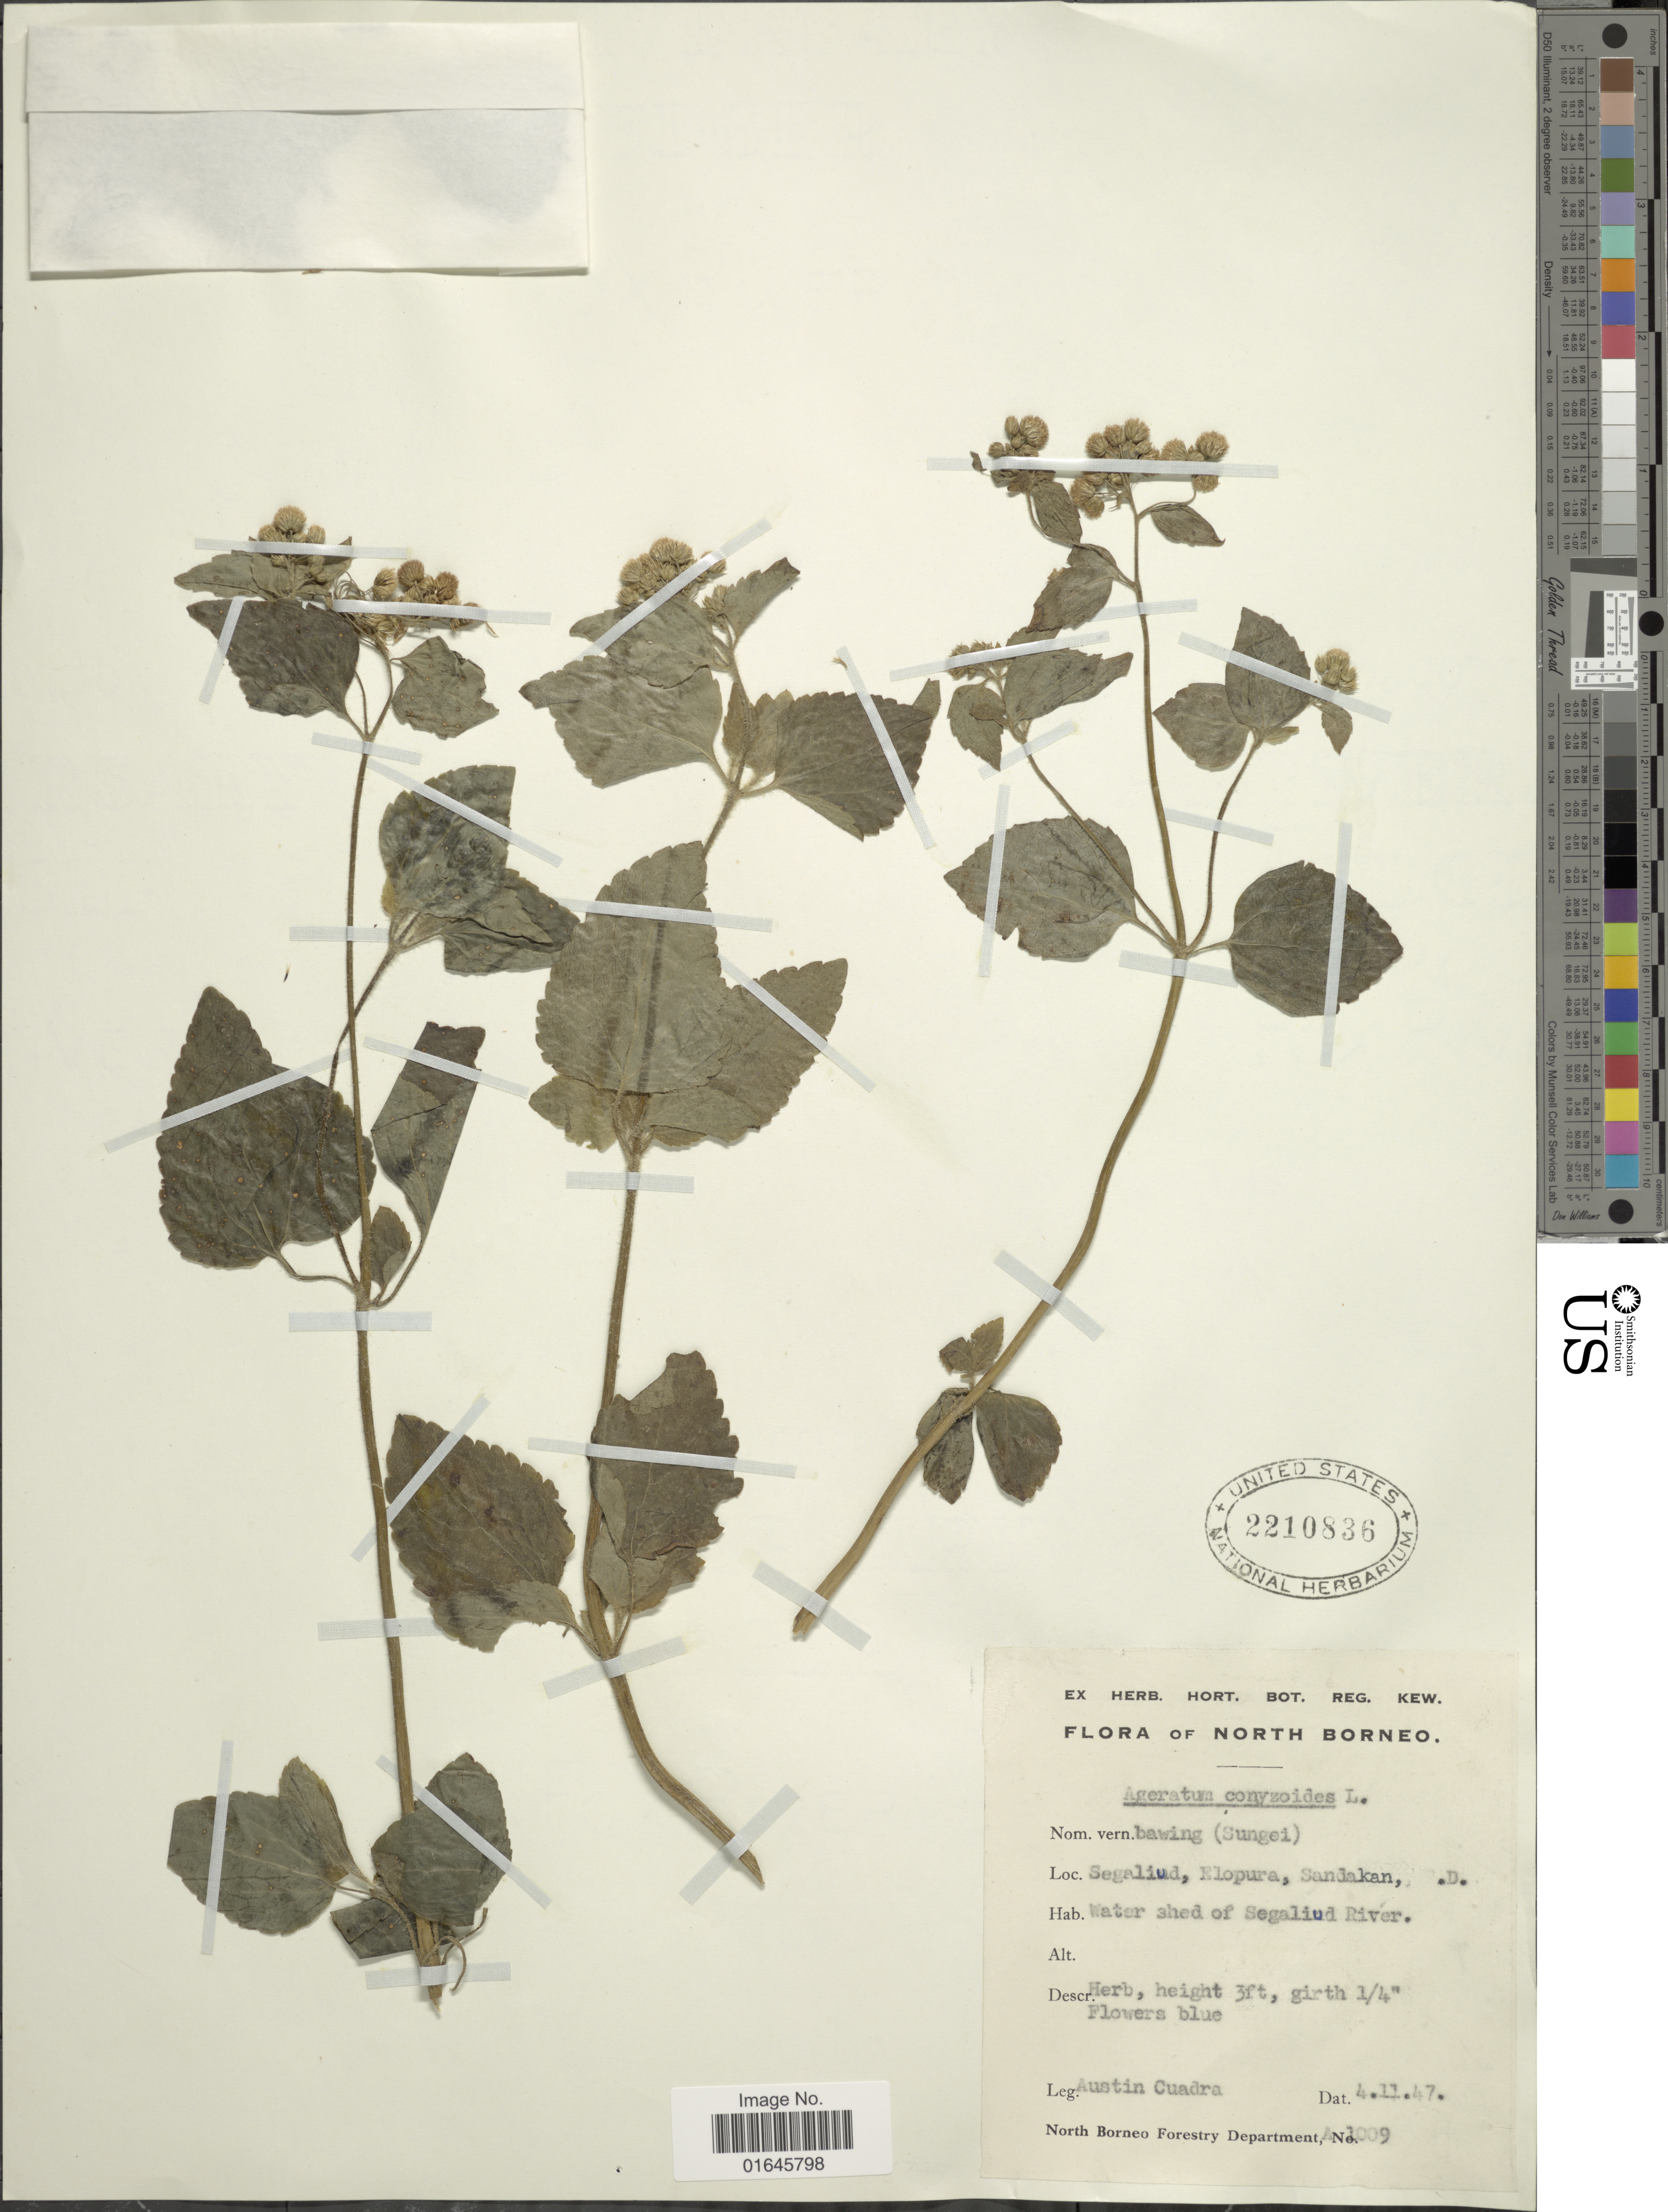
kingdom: Plantae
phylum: Tracheophyta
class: Magnoliopsida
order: Asterales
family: Asteraceae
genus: Ageratum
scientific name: Ageratum conyzoides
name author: L.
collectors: A. Cuadra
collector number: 1009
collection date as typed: Transcribed d/m/y: 4/11/47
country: Malaysia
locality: North Borneo, Segaliud, Flopura, Sandakan, Water shed of Segaliud River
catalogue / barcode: US 2210836